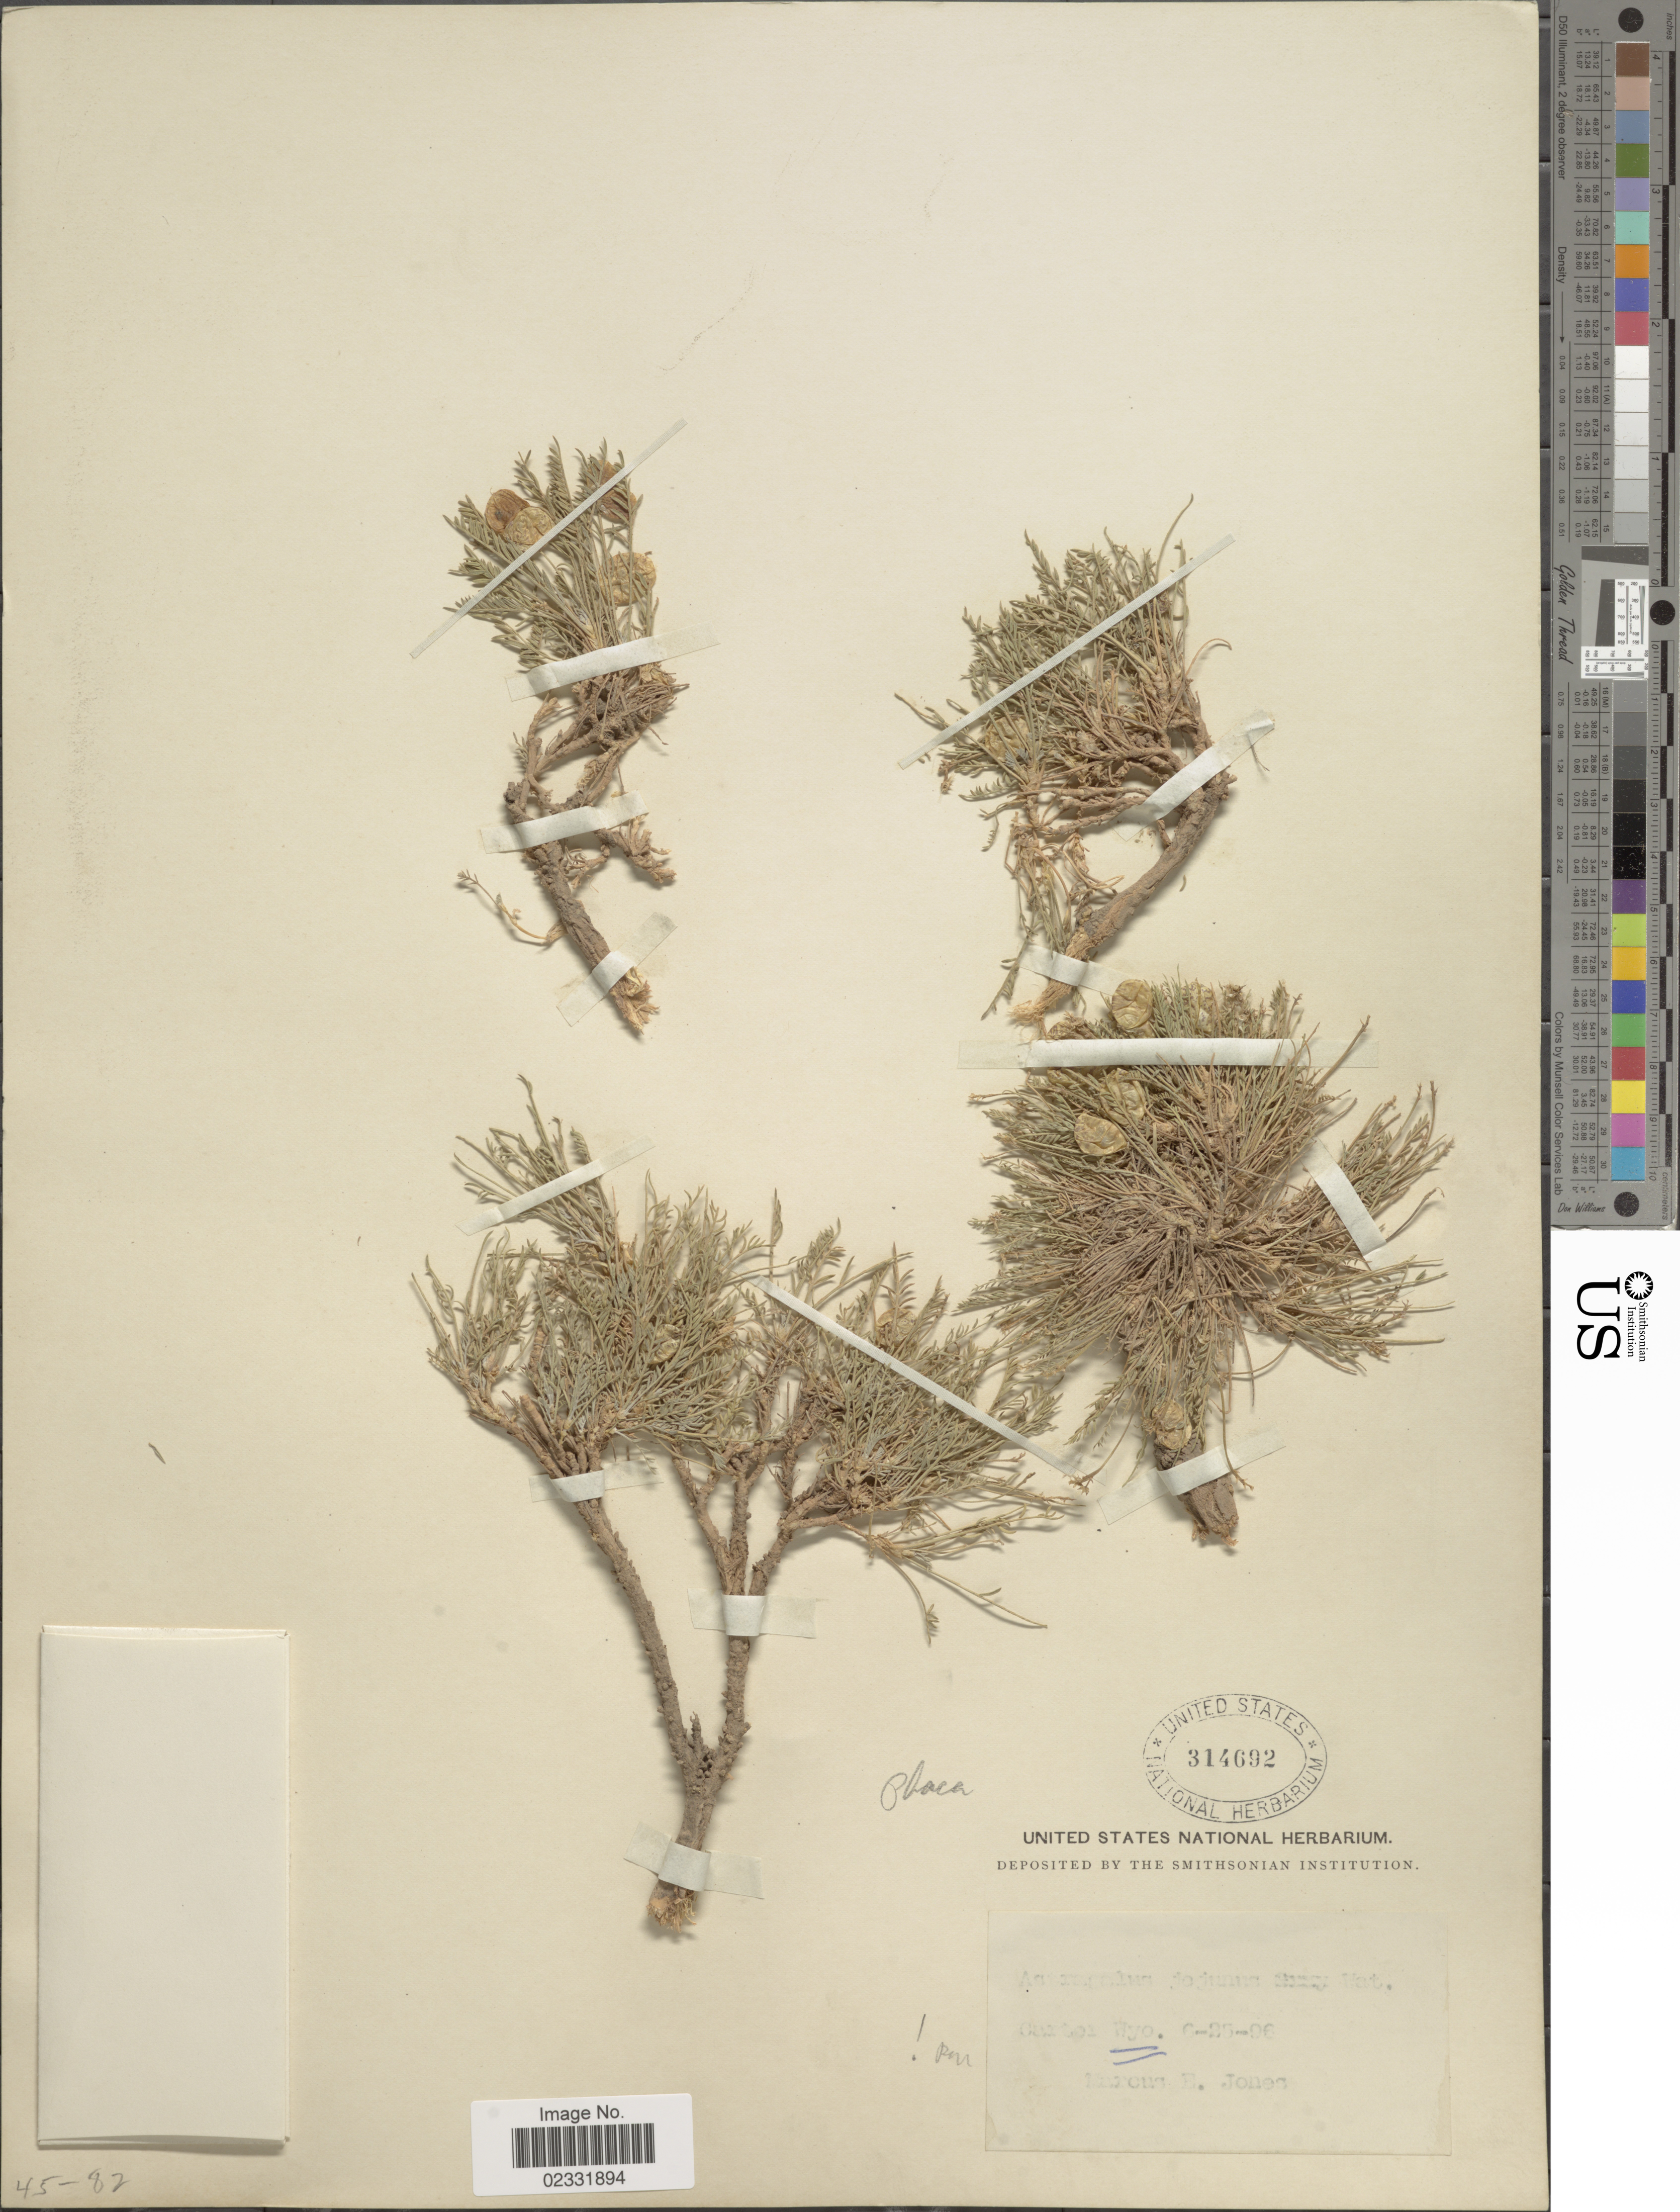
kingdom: Plantae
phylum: Tracheophyta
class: Magnoliopsida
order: Fabales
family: Fabaceae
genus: Astragalus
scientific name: Astragalus jejunus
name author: S. Watson in C. King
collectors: M. E. Jones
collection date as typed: Transcribed d/m/y: 25/6/96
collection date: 1896-06-25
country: United States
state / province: Wyoming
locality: Carter Wyo.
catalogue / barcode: US 314692